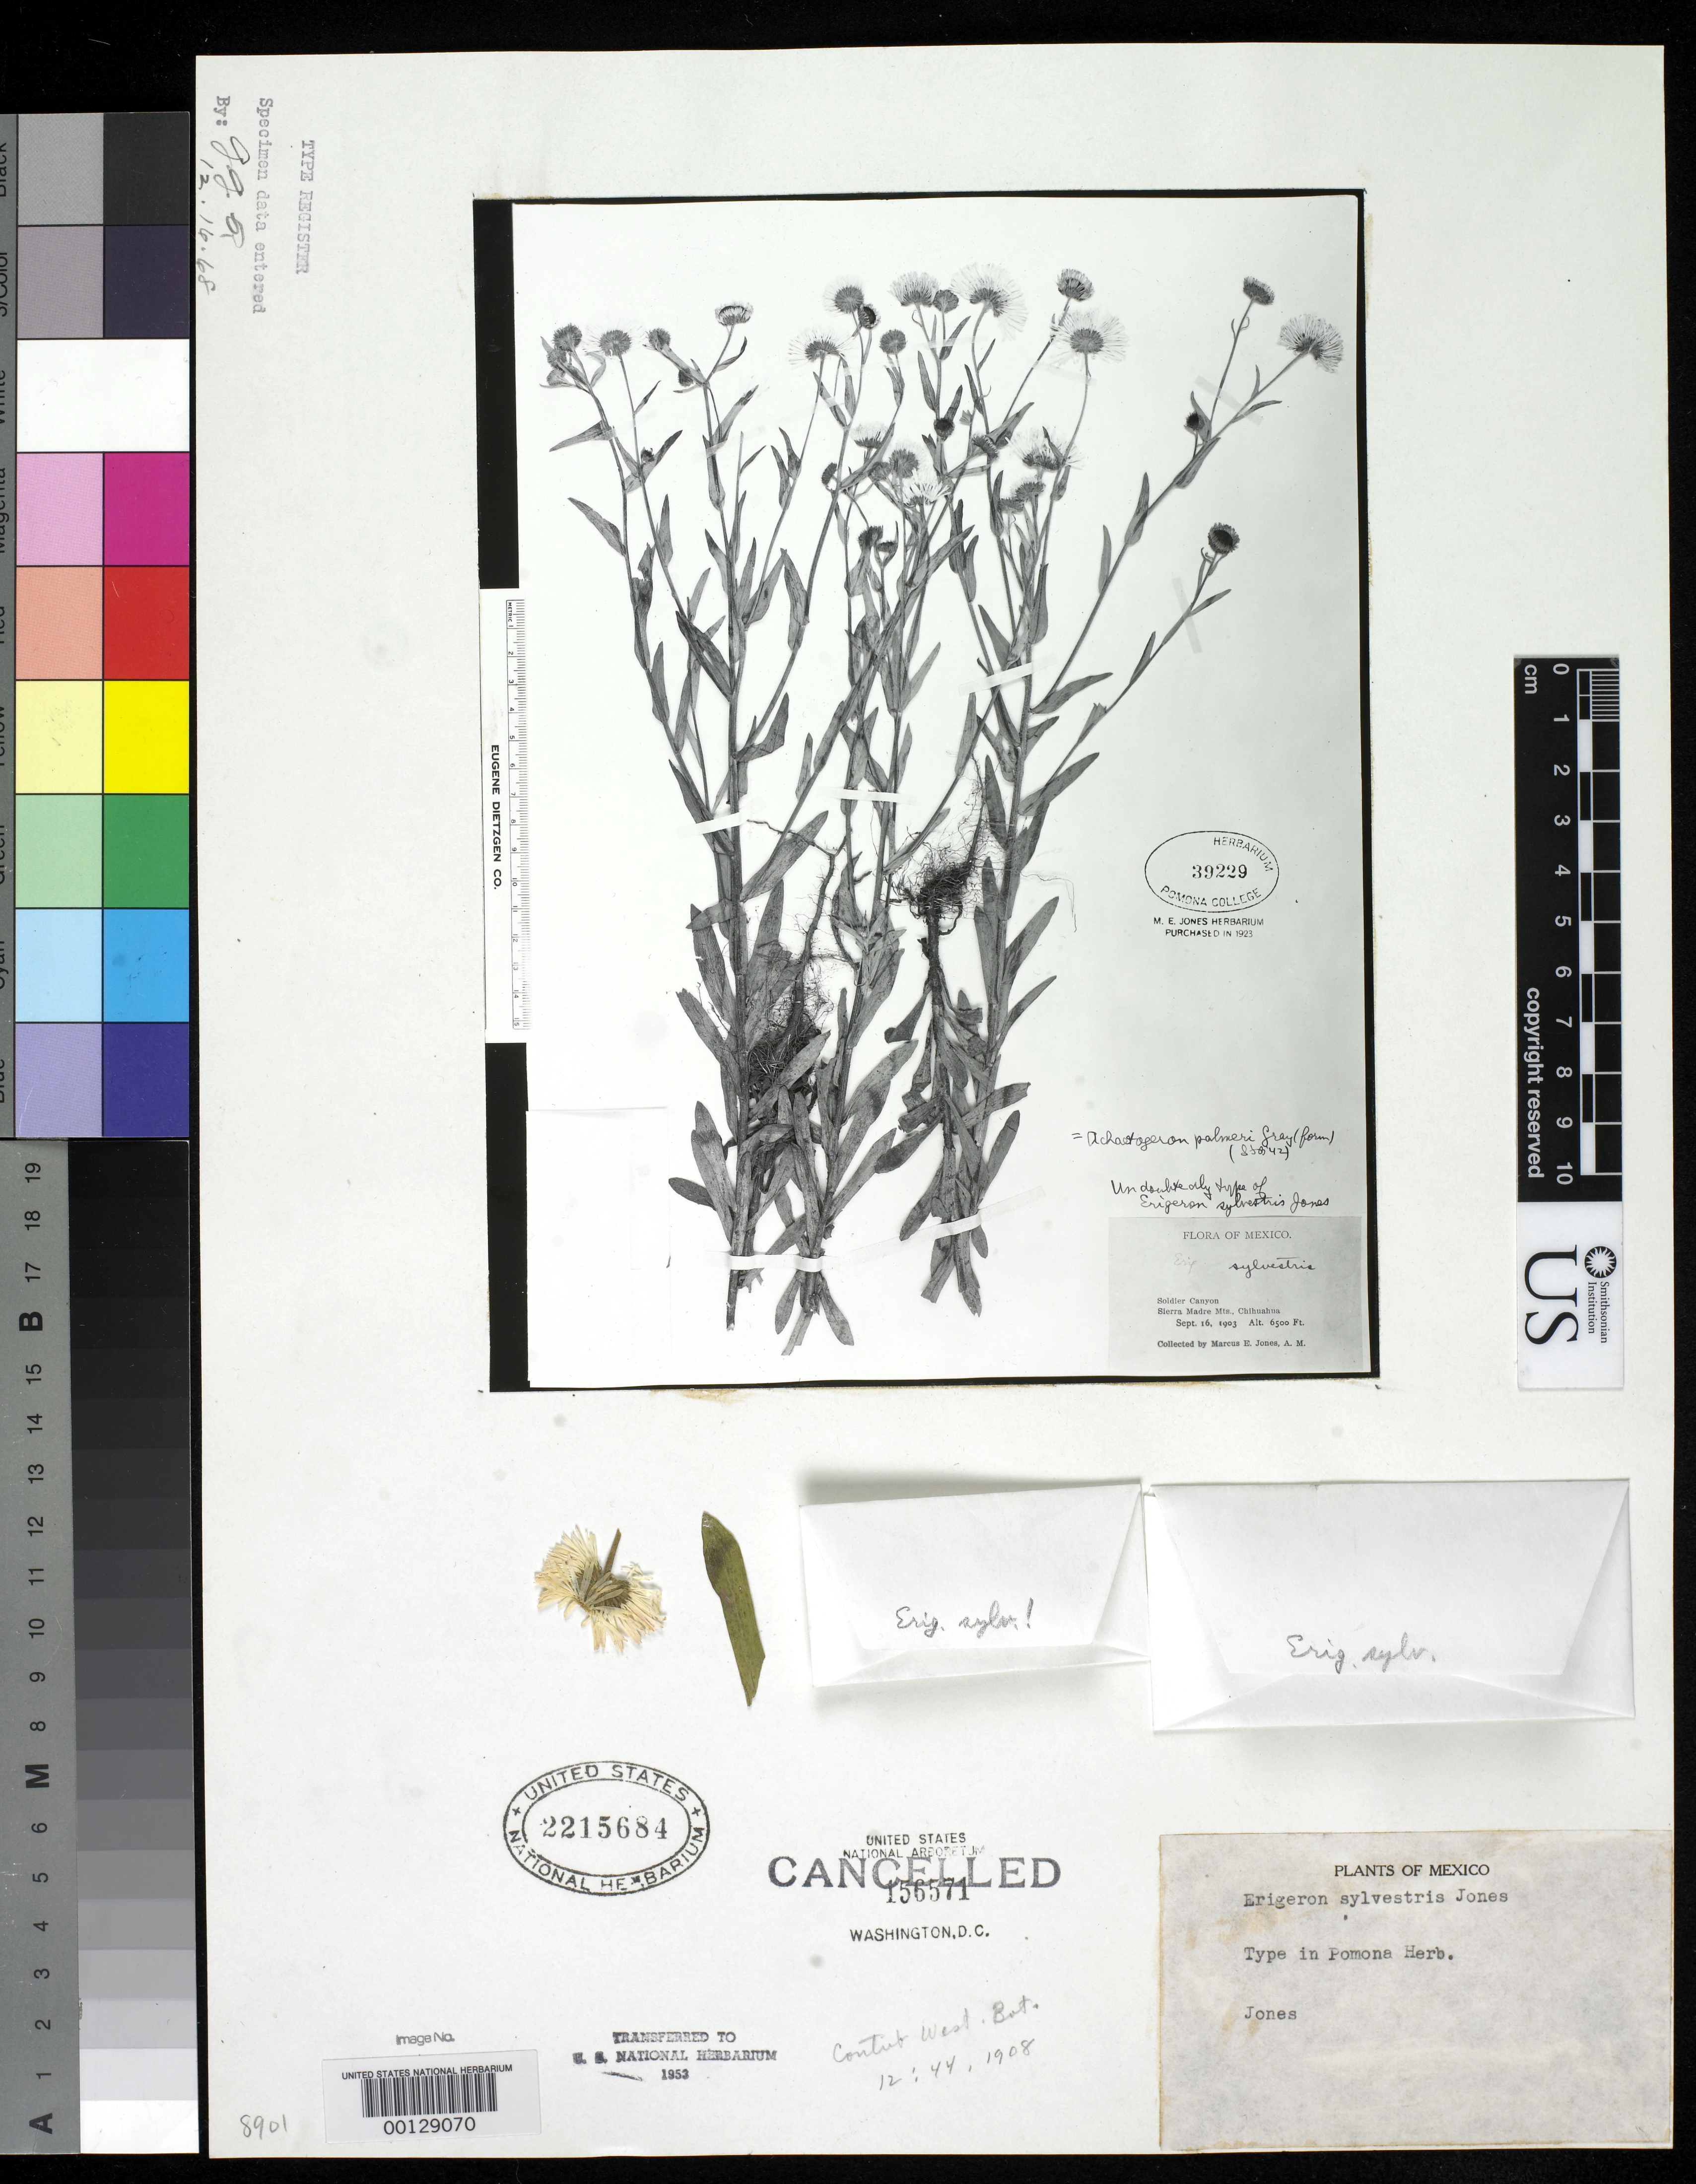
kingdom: Plantae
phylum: Tracheophyta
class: Magnoliopsida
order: Asterales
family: Asteraceae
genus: Erigeron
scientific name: Erigeron sylvestris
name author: M.E. Jones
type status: Type Fragment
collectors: M. E. Jones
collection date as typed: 16 Sep 1903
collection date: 1903-09-16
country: Mexico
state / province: Chihuahua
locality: Soldier Canyon.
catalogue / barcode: US 2215684